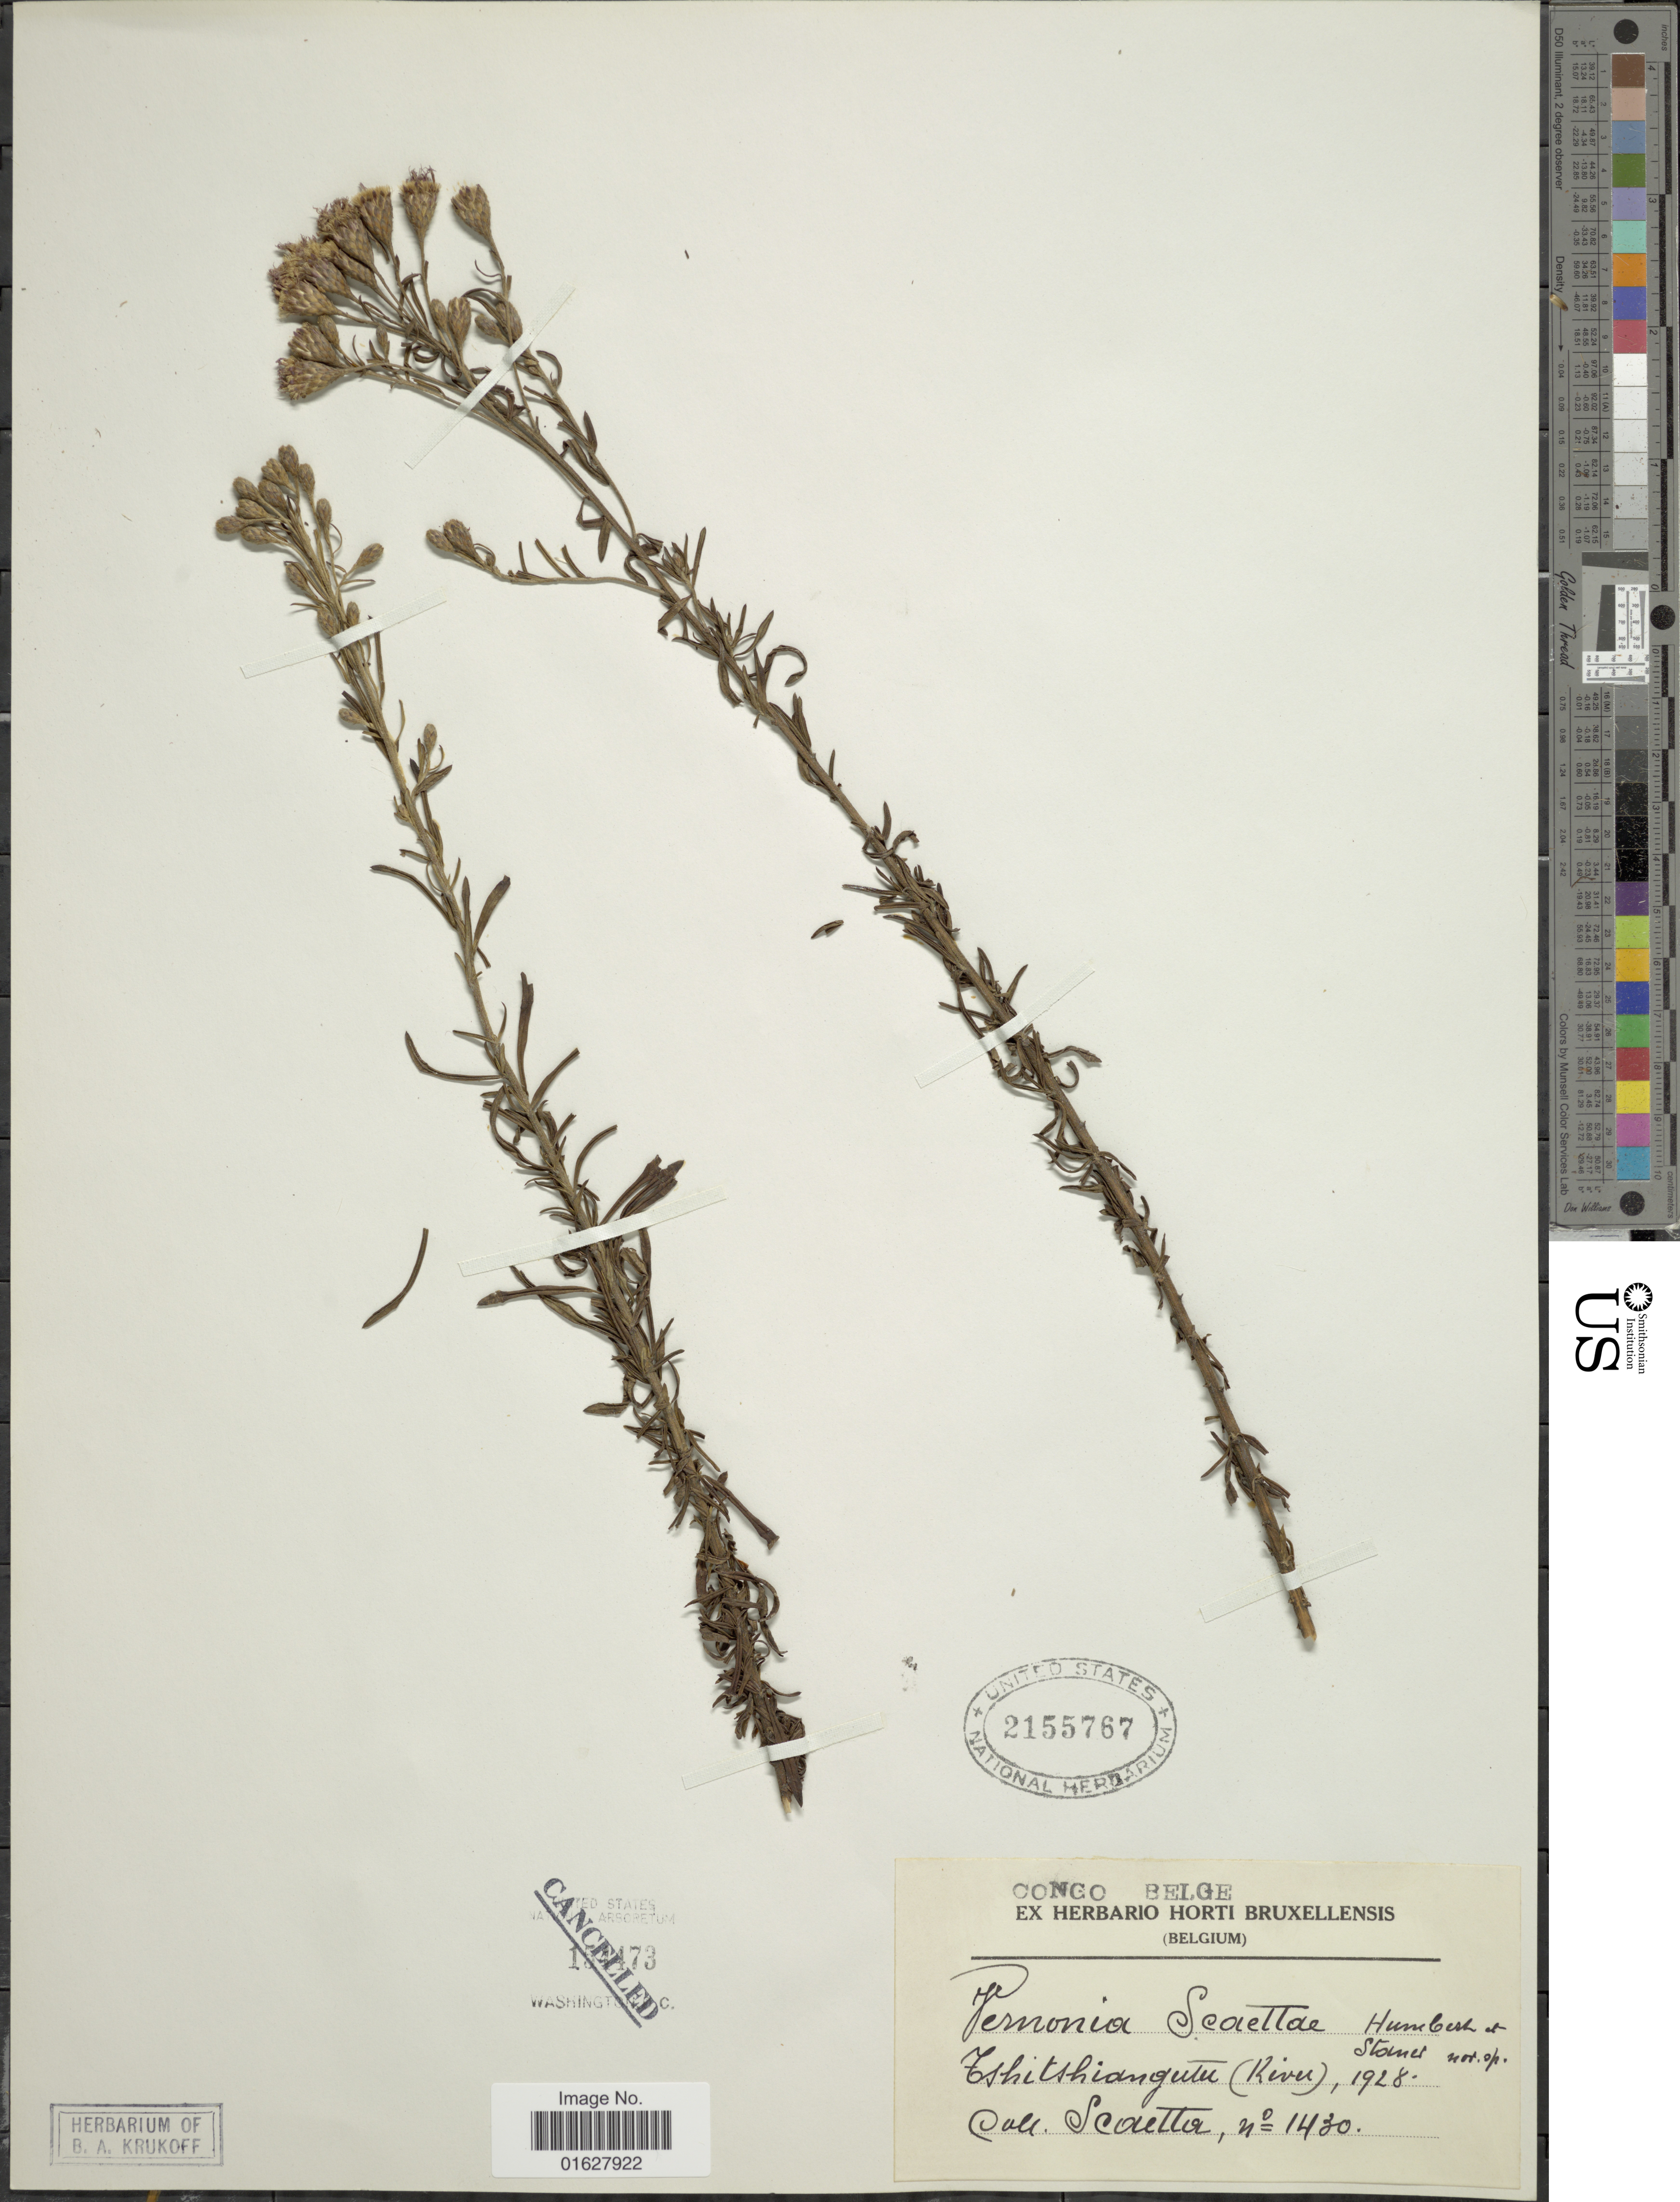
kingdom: Plantae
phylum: Tracheophyta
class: Magnoliopsida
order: Asterales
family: Asteraceae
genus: Vernonia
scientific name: Vernonia scaettae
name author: Humbert & Staner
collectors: Scaetta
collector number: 1430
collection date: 1928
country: Congo, Democratic Republic of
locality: Congo Belge. Tshitshiangutu (Kivu).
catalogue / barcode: US 2155767